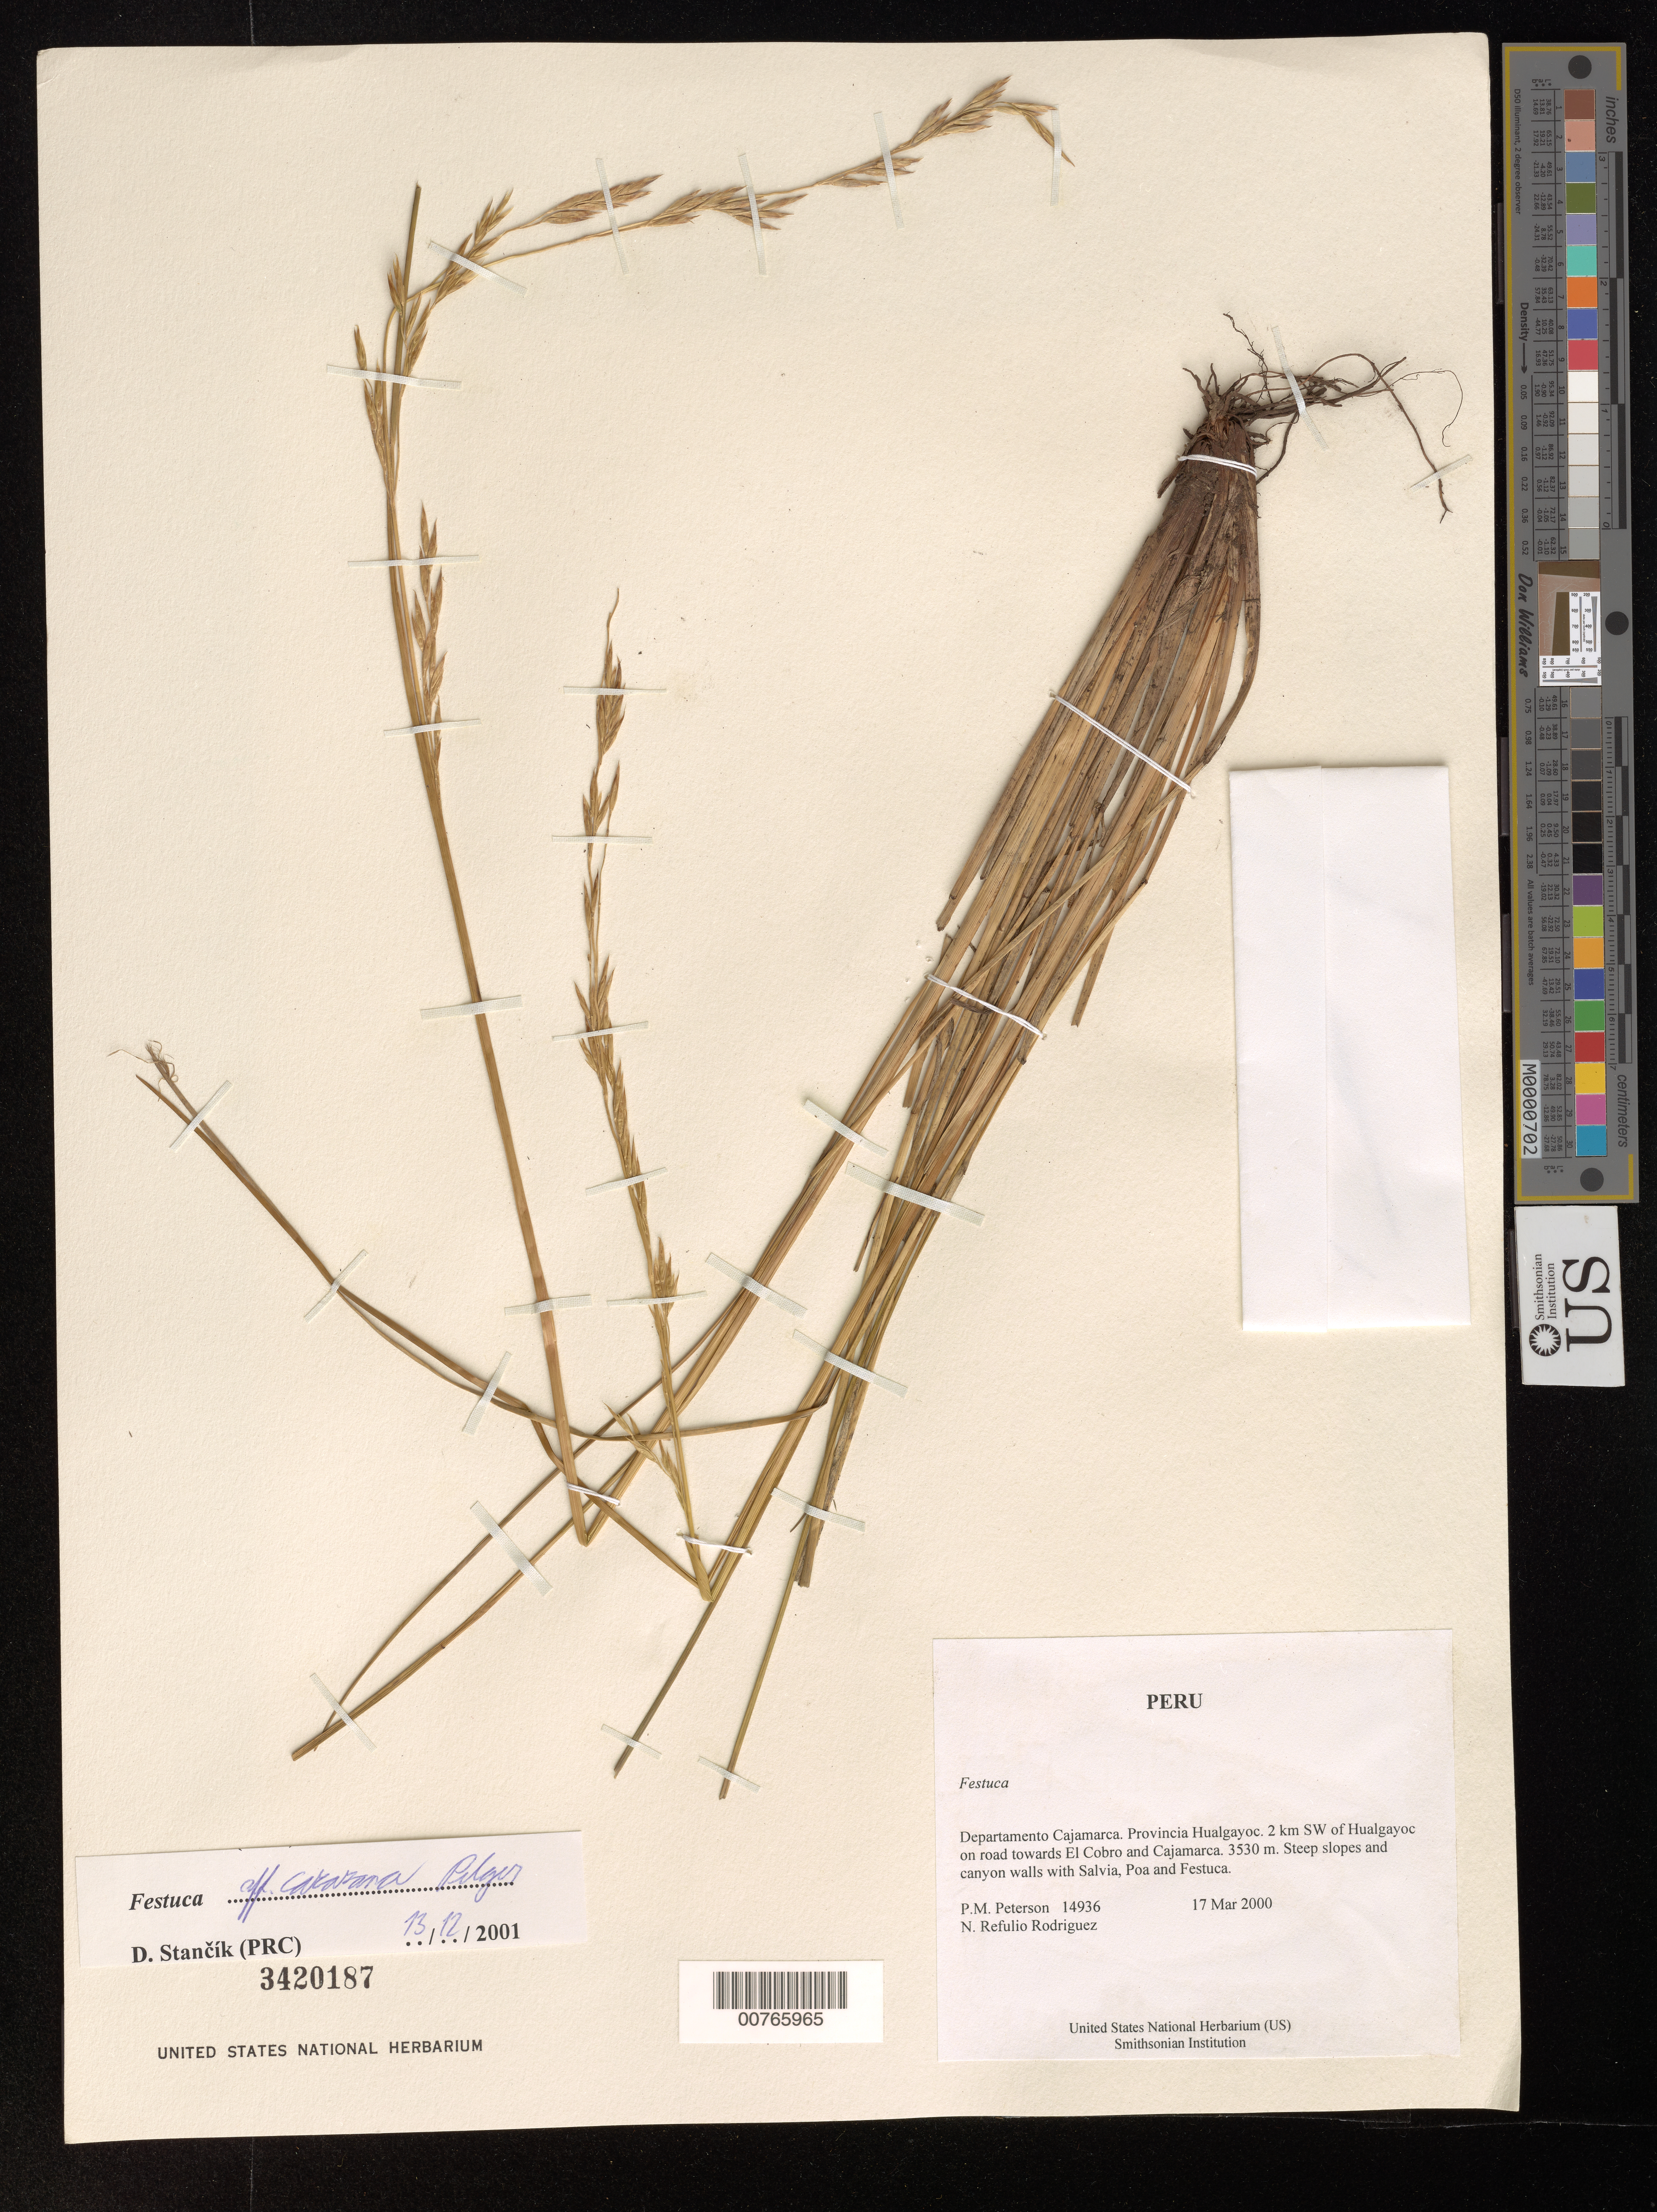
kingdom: Plantae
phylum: Tracheophyta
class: Liliopsida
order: Poales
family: Poaceae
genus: Festuca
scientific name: Festuca carazana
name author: Pilg.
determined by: Stancik, D.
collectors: P. M. Peterson & N. Refulio-Rodríguez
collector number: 14936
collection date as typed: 17 Mar 2000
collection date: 2000-03-17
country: Peru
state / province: Cajamarca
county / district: Hualgayoc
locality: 2 km SW of Hualgayoc on road towards El Cobro and Cajamarca.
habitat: Steep slopes and canyon walls with Salvia, Poa and Festuca.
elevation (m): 3530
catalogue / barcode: US 3420187